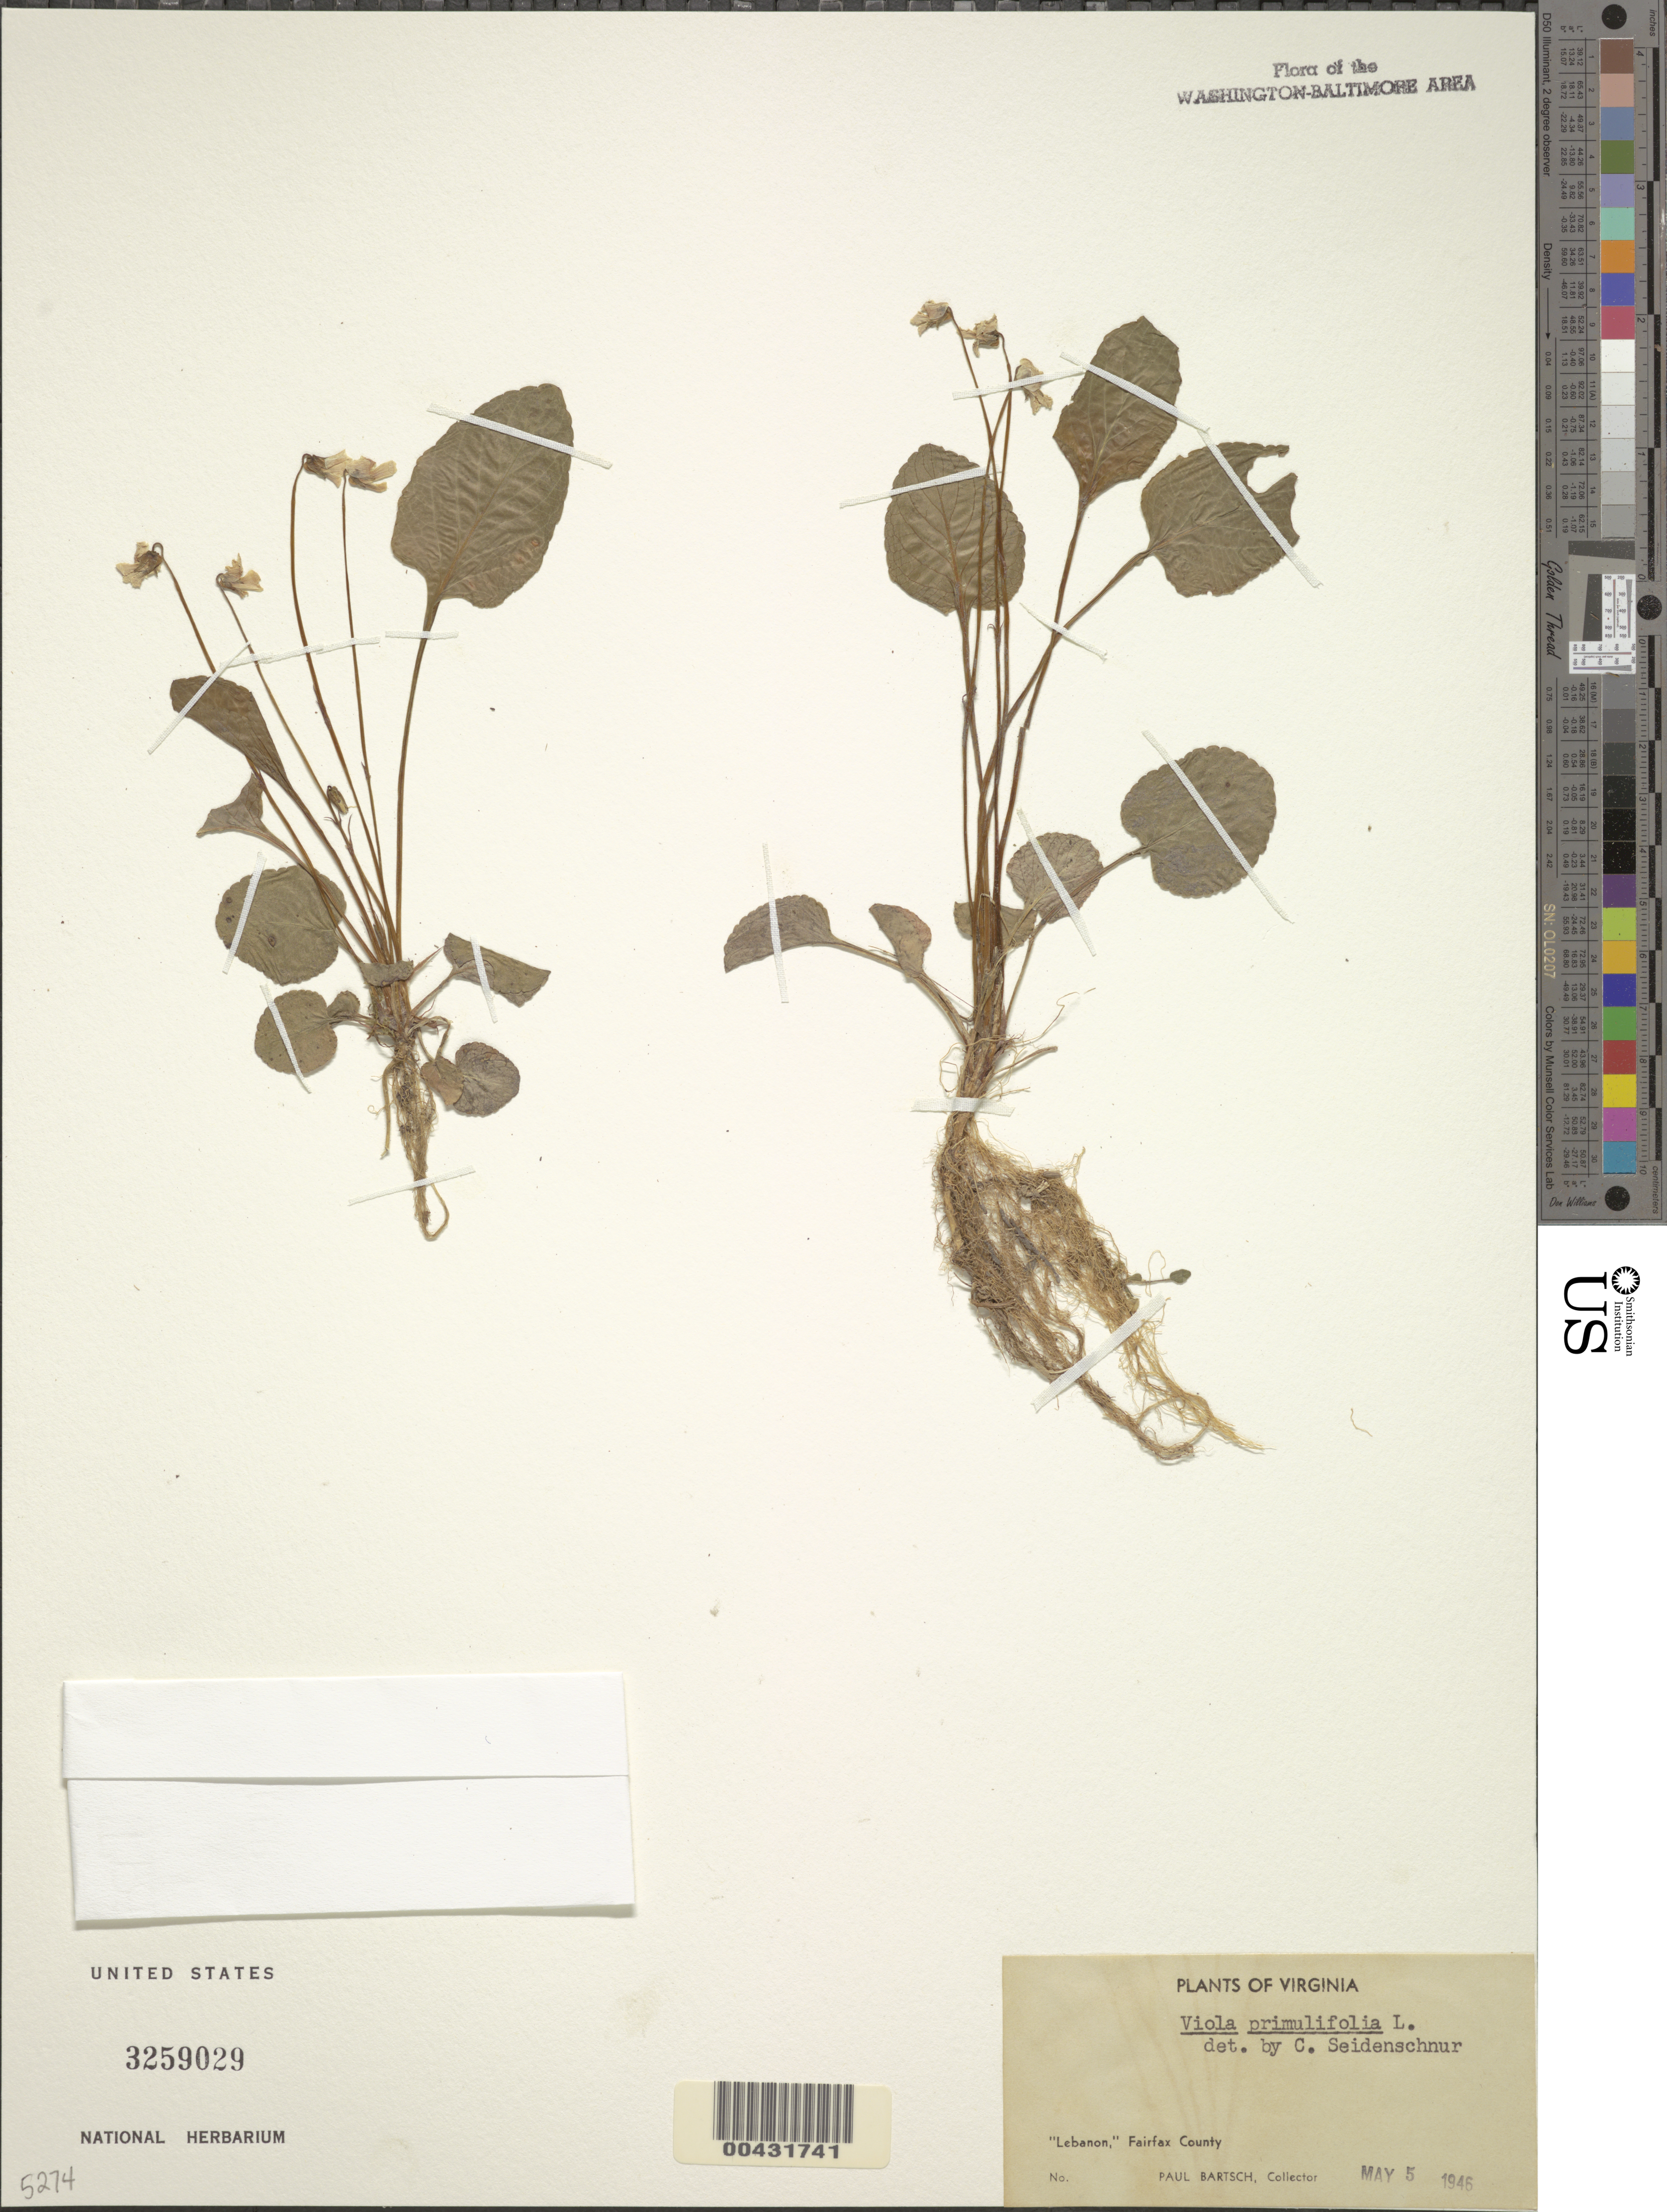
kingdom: Plantae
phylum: Tracheophyta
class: Magnoliopsida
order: Malpighiales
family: Violaceae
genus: Viola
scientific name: Viola primulifolia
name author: L.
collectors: P. Bartsch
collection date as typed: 05 May 1946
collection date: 1946-05-05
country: United States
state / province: Virginia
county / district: Fairfax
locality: Lebanon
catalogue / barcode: US 3259029